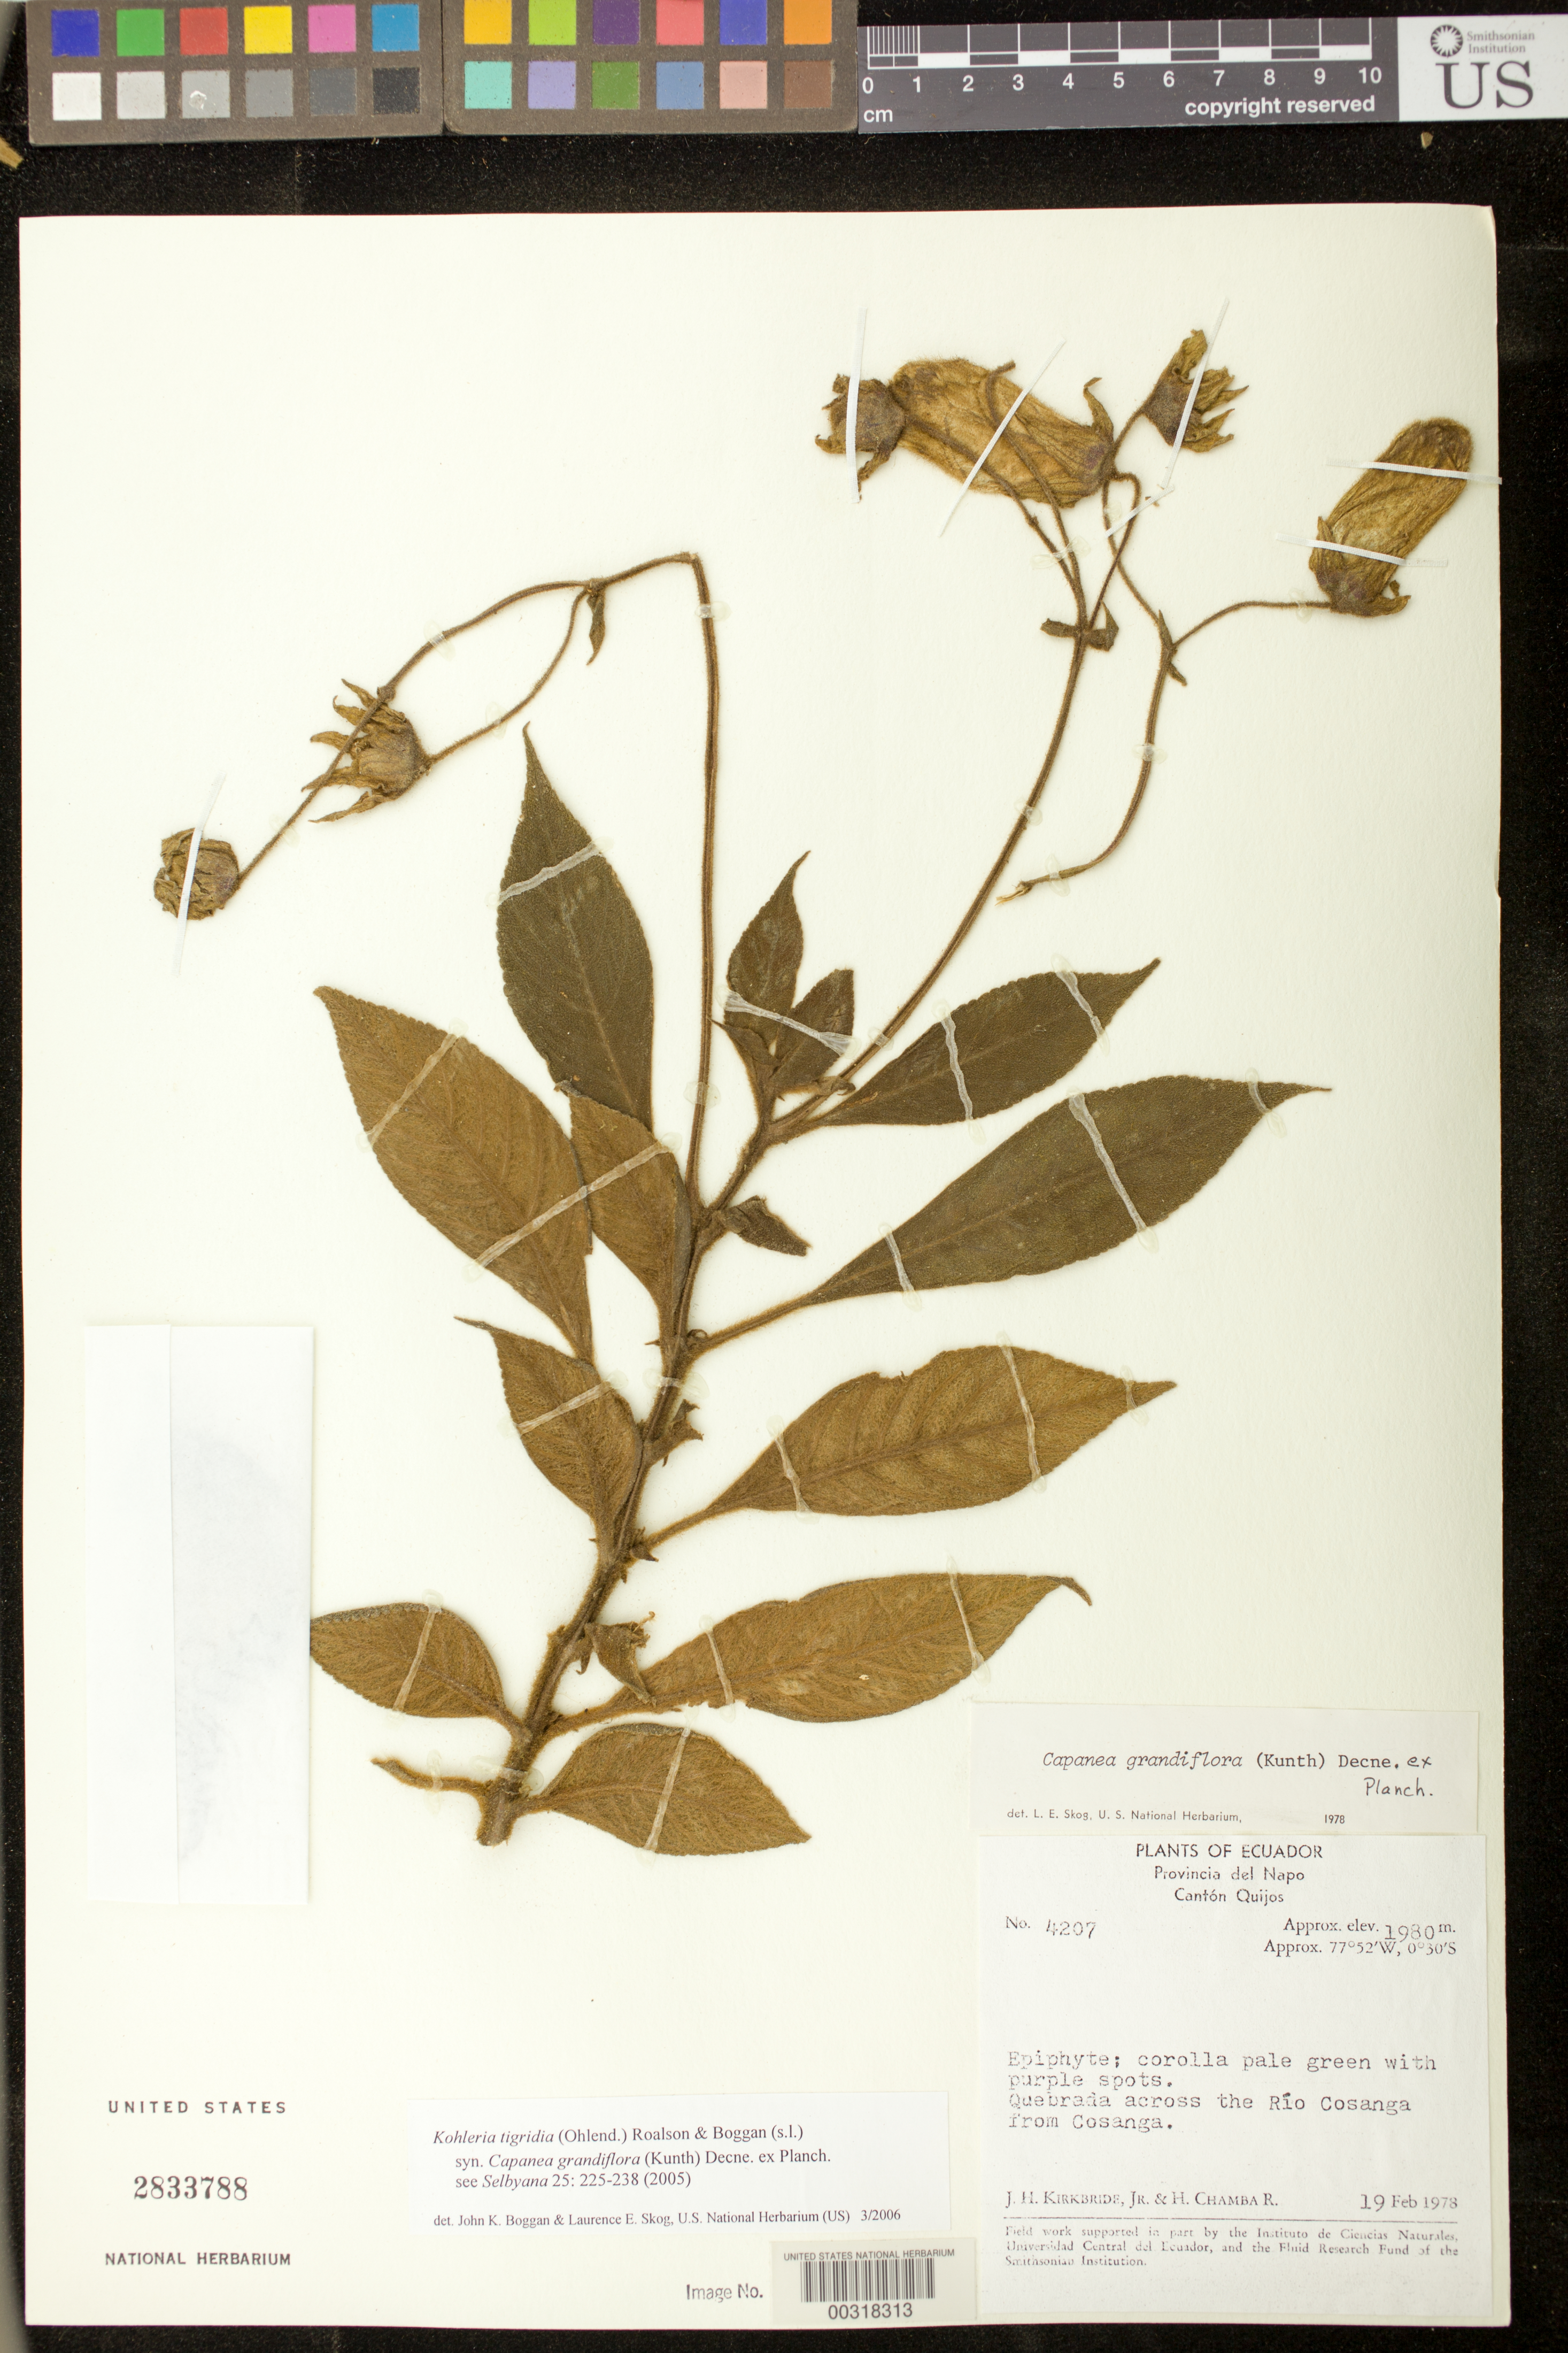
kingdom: Plantae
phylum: Tracheophyta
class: Magnoliopsida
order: Lamiales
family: Gesneriaceae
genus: Kohleria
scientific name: Kohleria tigridia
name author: (Ohlend.) Roalson & Boggan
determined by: Boggan, J. K.; Skog, L. E.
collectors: J. H. Kirkbride & H. Chambra-R.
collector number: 4207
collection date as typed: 19 Feb 1978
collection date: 1978-02-19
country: Ecuador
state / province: Napo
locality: Canton Quijos, quebrada across the Rio Cosanga from Cosanga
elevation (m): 1980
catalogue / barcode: US 2833788